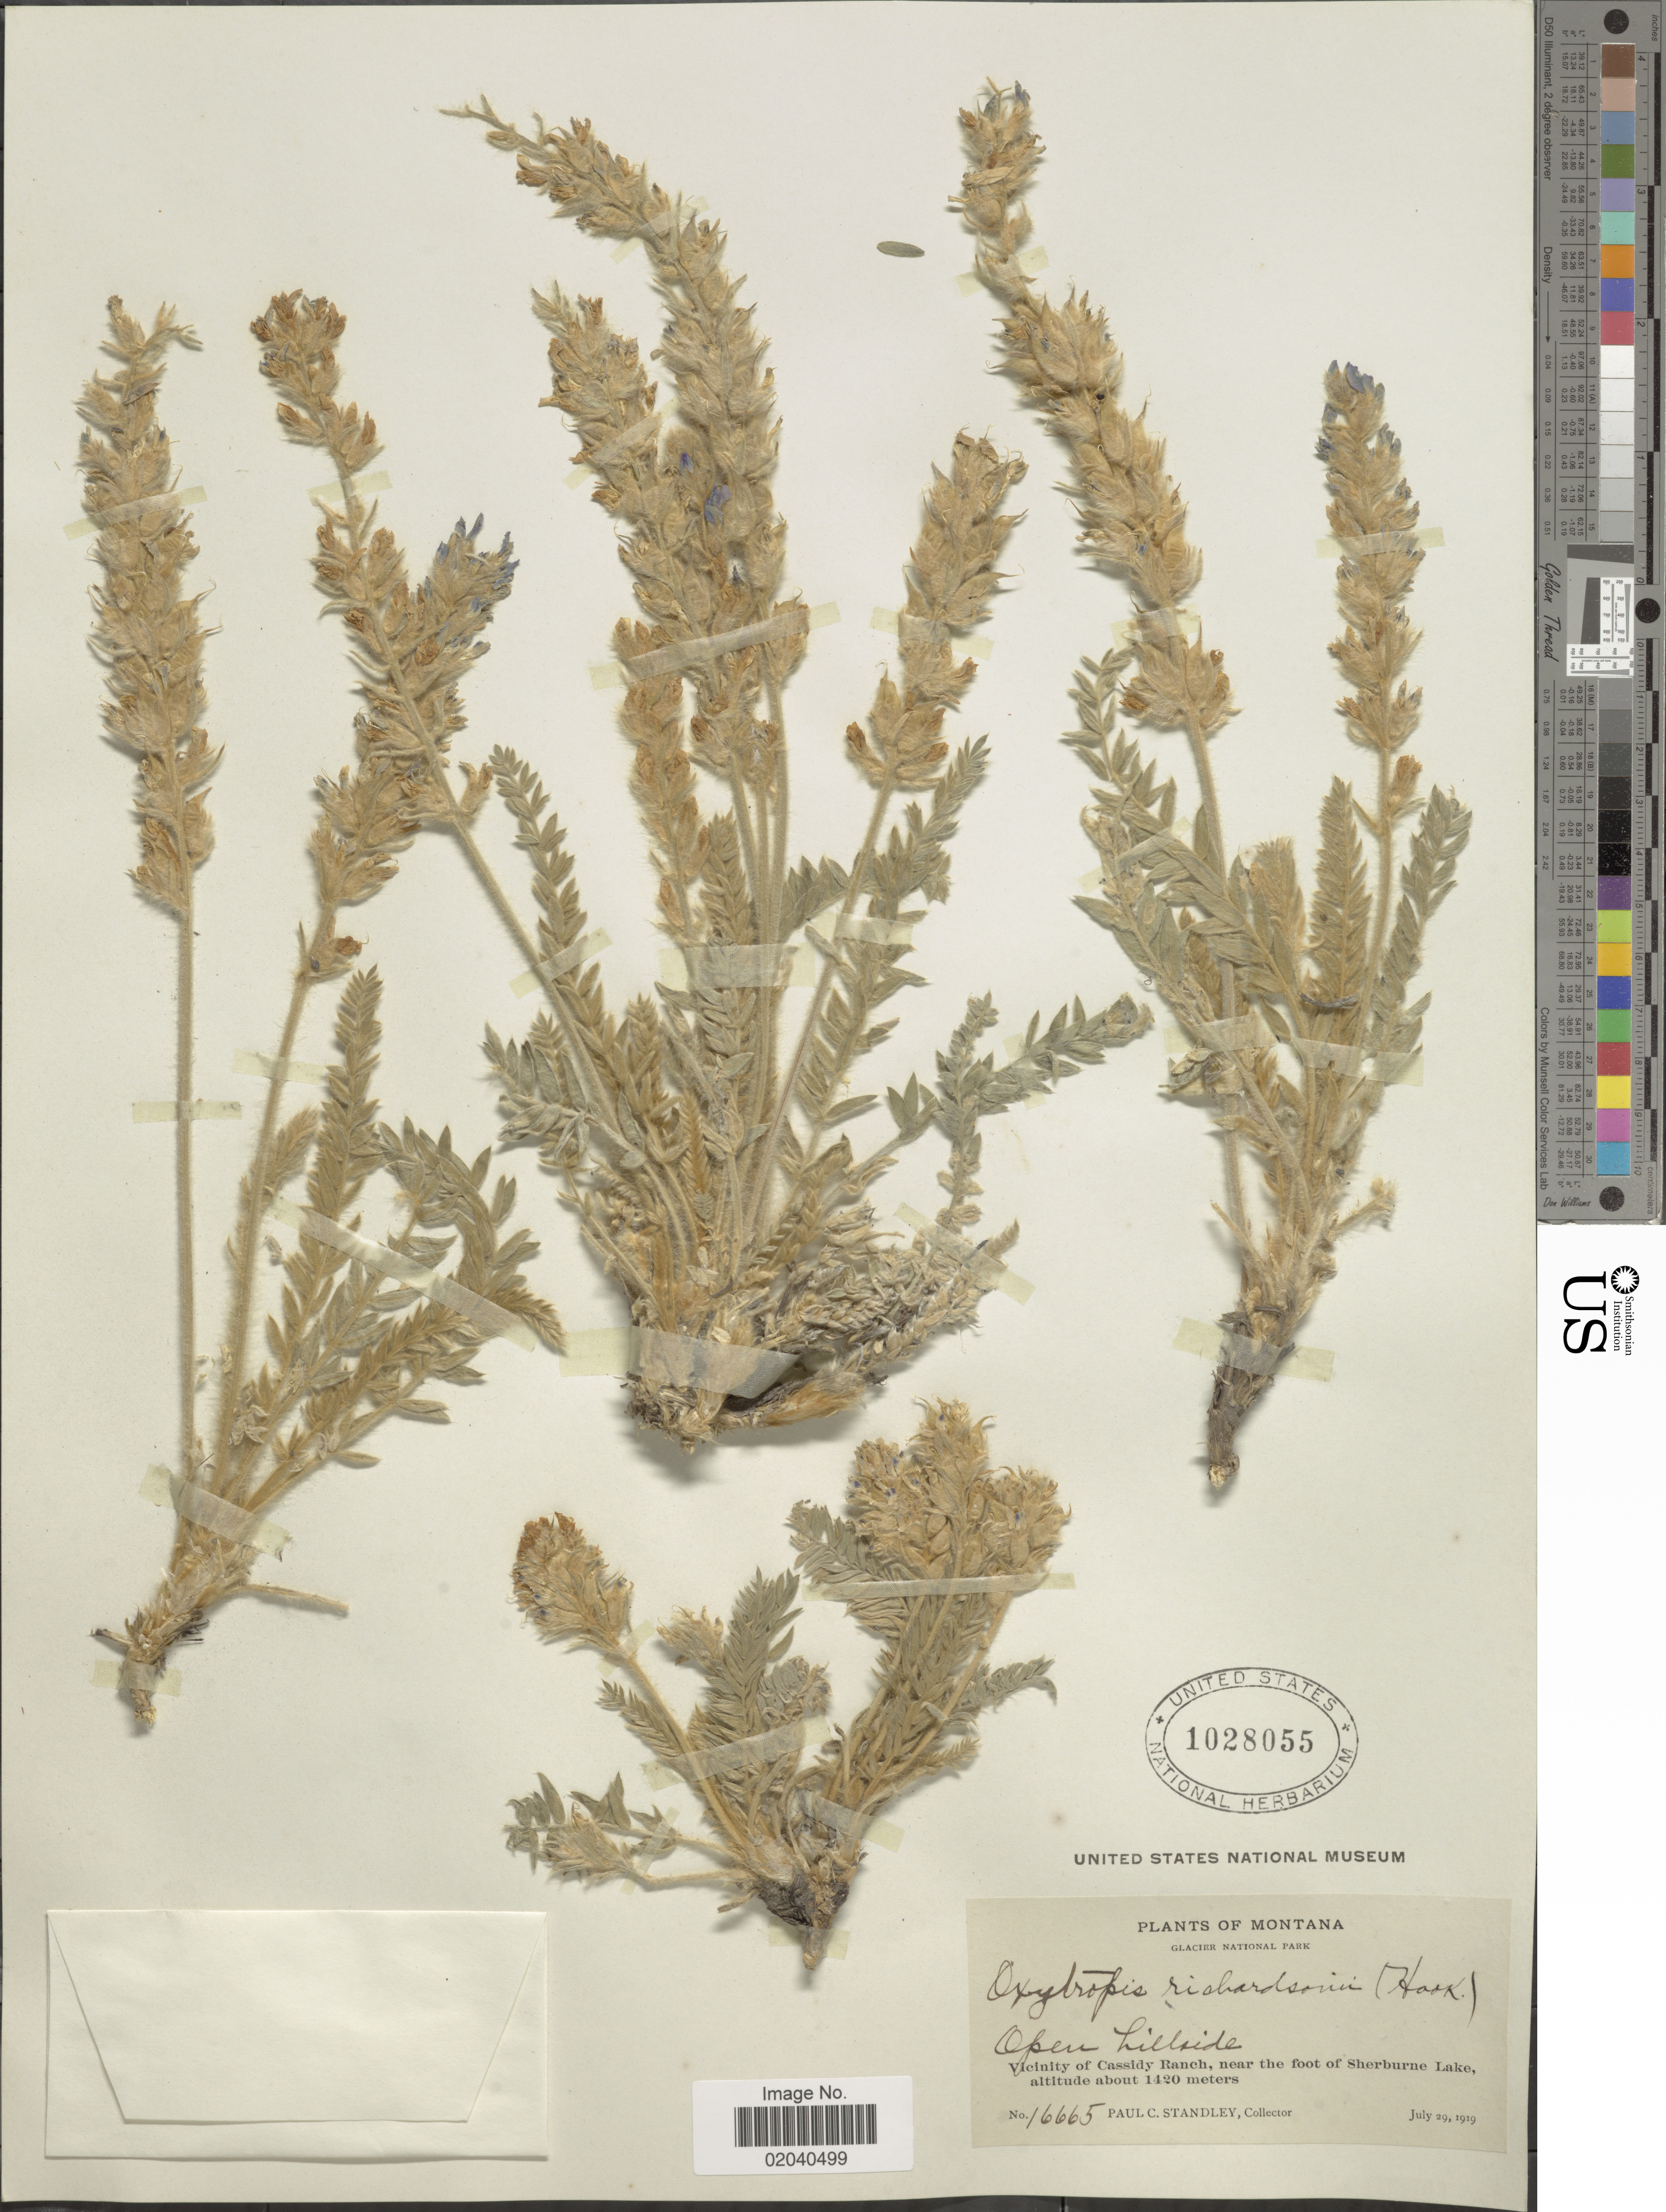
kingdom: Plantae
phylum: Tracheophyta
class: Magnoliopsida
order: Fabales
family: Fabaceae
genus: Oxytropis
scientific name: Oxytropis splendens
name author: Douglas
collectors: P. C. Standley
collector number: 16665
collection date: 1919-07-29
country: United States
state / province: Montana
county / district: Glacier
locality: Glacier National Park, Vicinity of Cassidy Ranch, near the foot of Sherburn Lake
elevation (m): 1420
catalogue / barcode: US 1028055